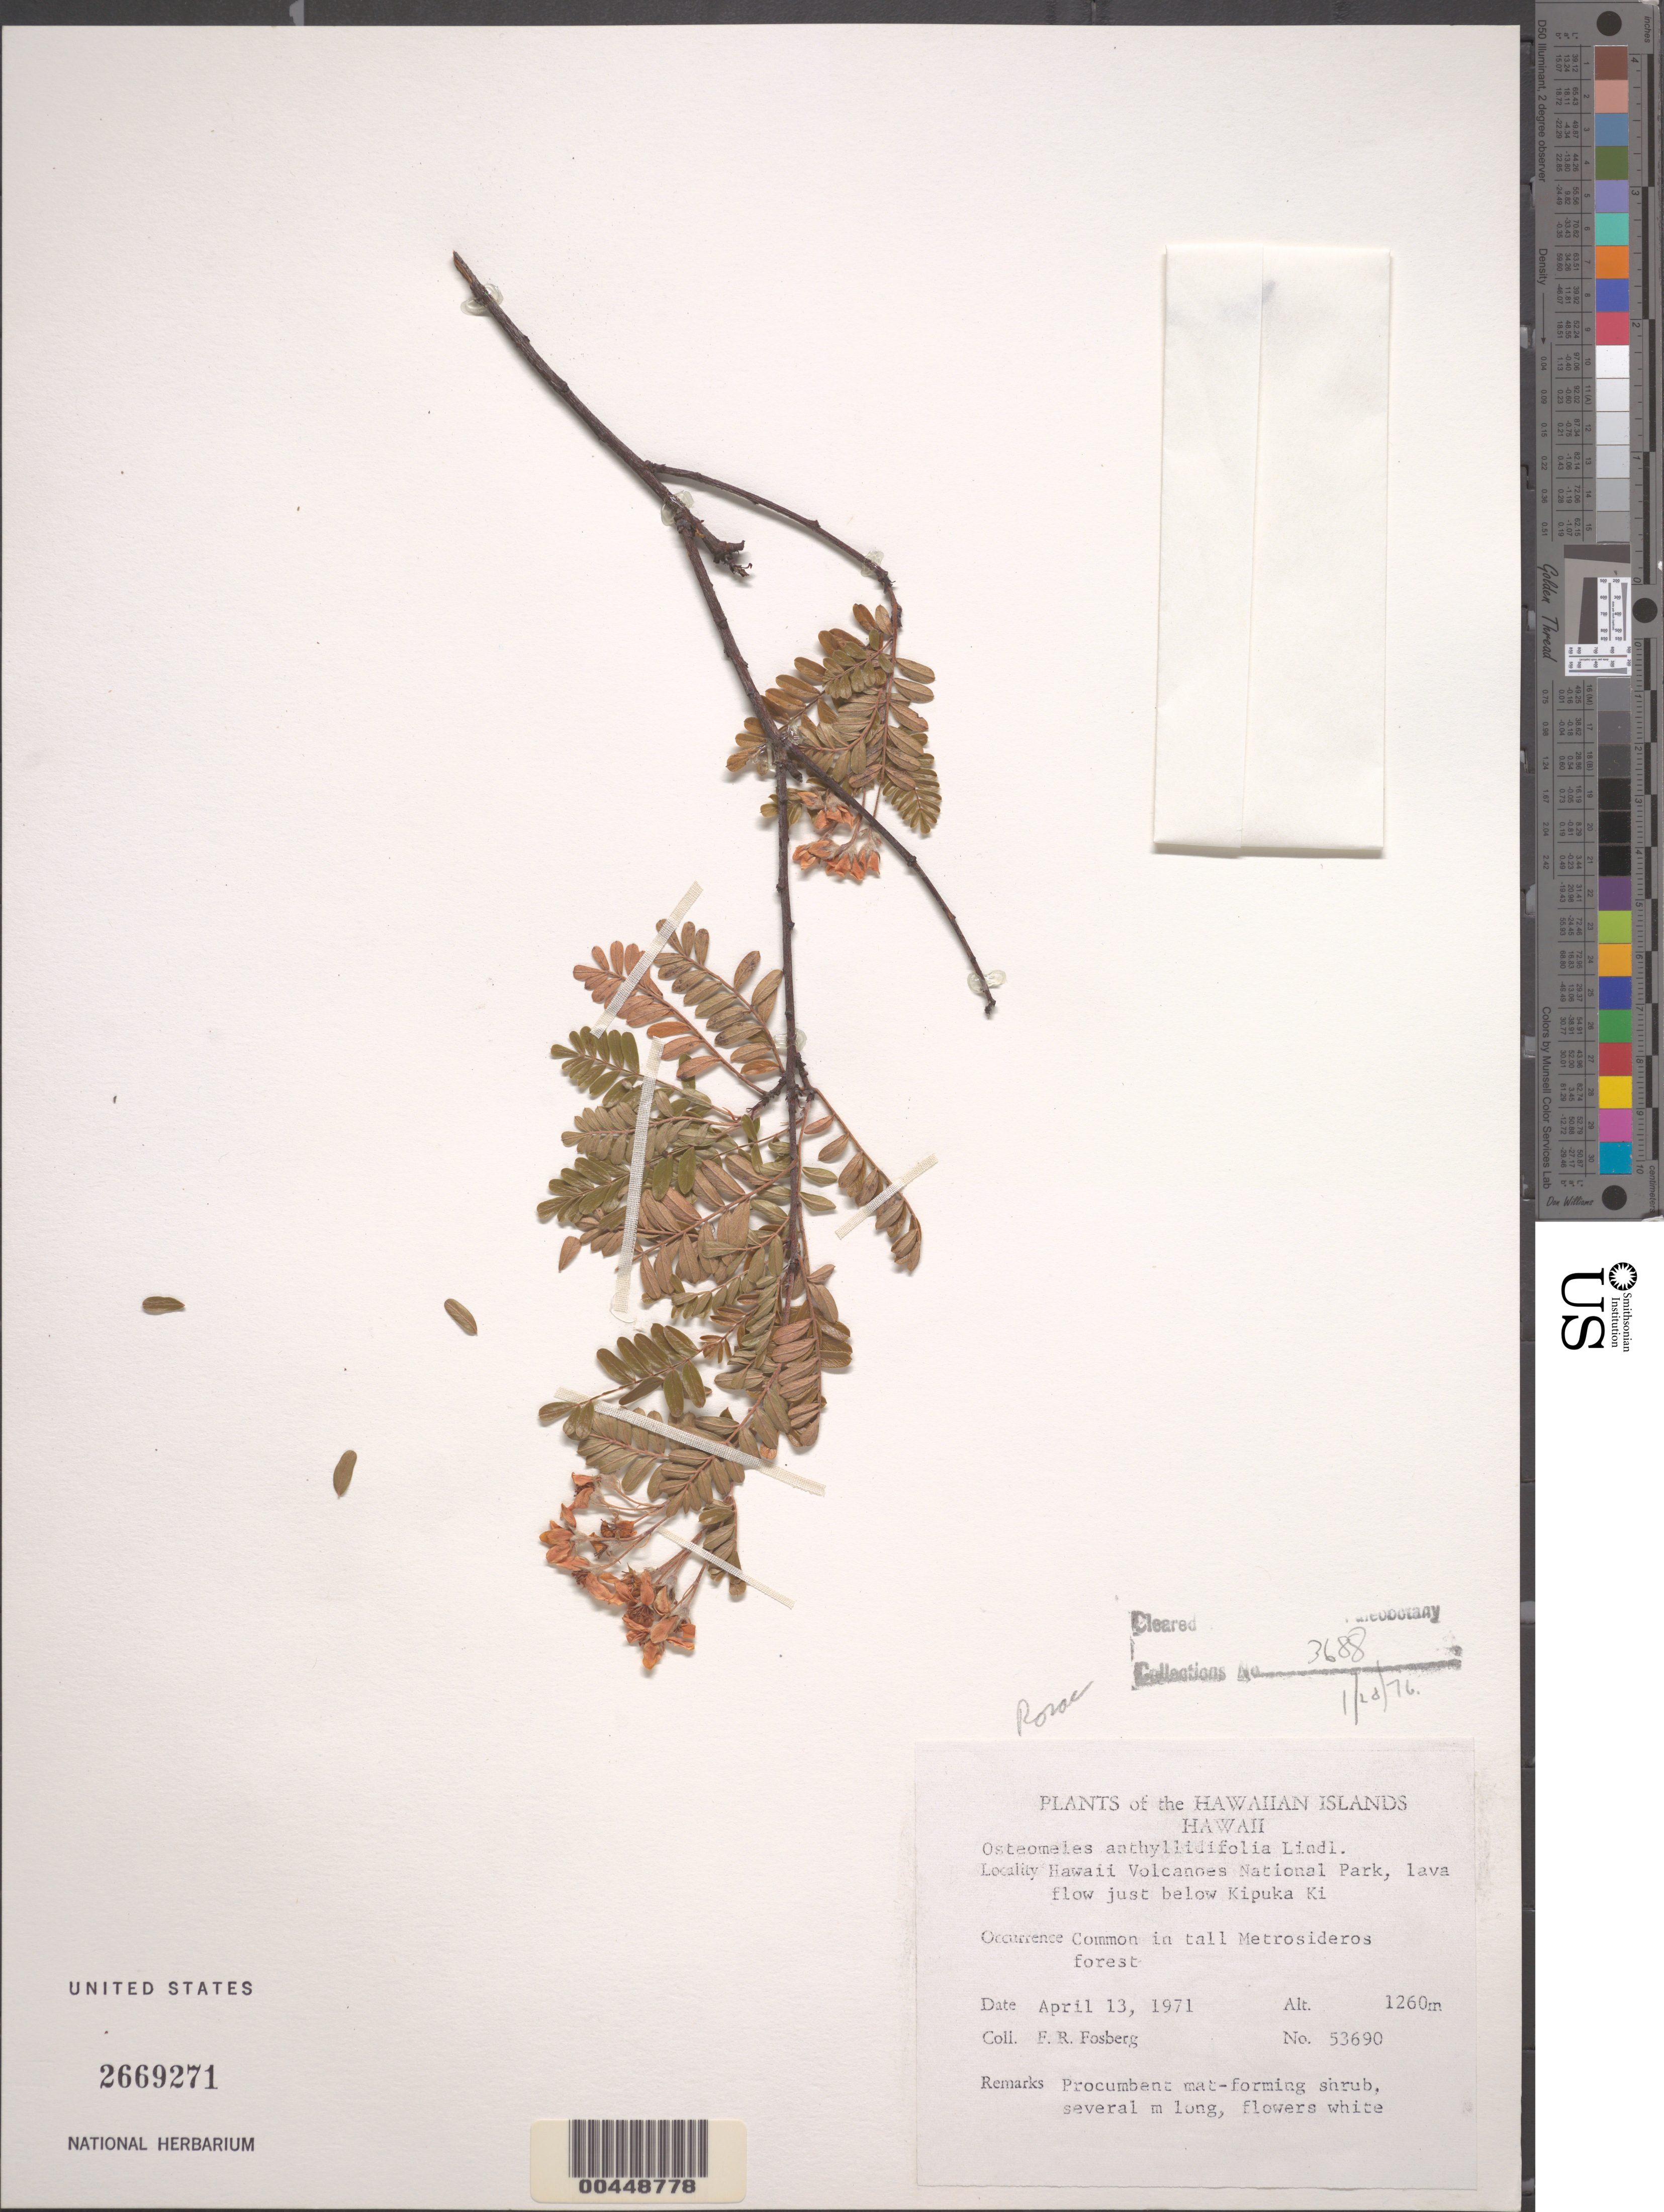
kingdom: Plantae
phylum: Tracheophyta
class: Magnoliopsida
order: Rosales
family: Rosaceae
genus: Osteomeles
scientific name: Osteomeles anthyllidifolia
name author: (Small) Lindl.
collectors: F. R. Fosberg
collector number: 53690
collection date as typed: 13 Apr 1971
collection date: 1971-04-13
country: United States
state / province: Hawaii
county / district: Hawaii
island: Hawaii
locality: Hawaii Volcanoes Nat Park, lava flow just below Kipuka Ki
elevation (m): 1260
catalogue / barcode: US 2669271